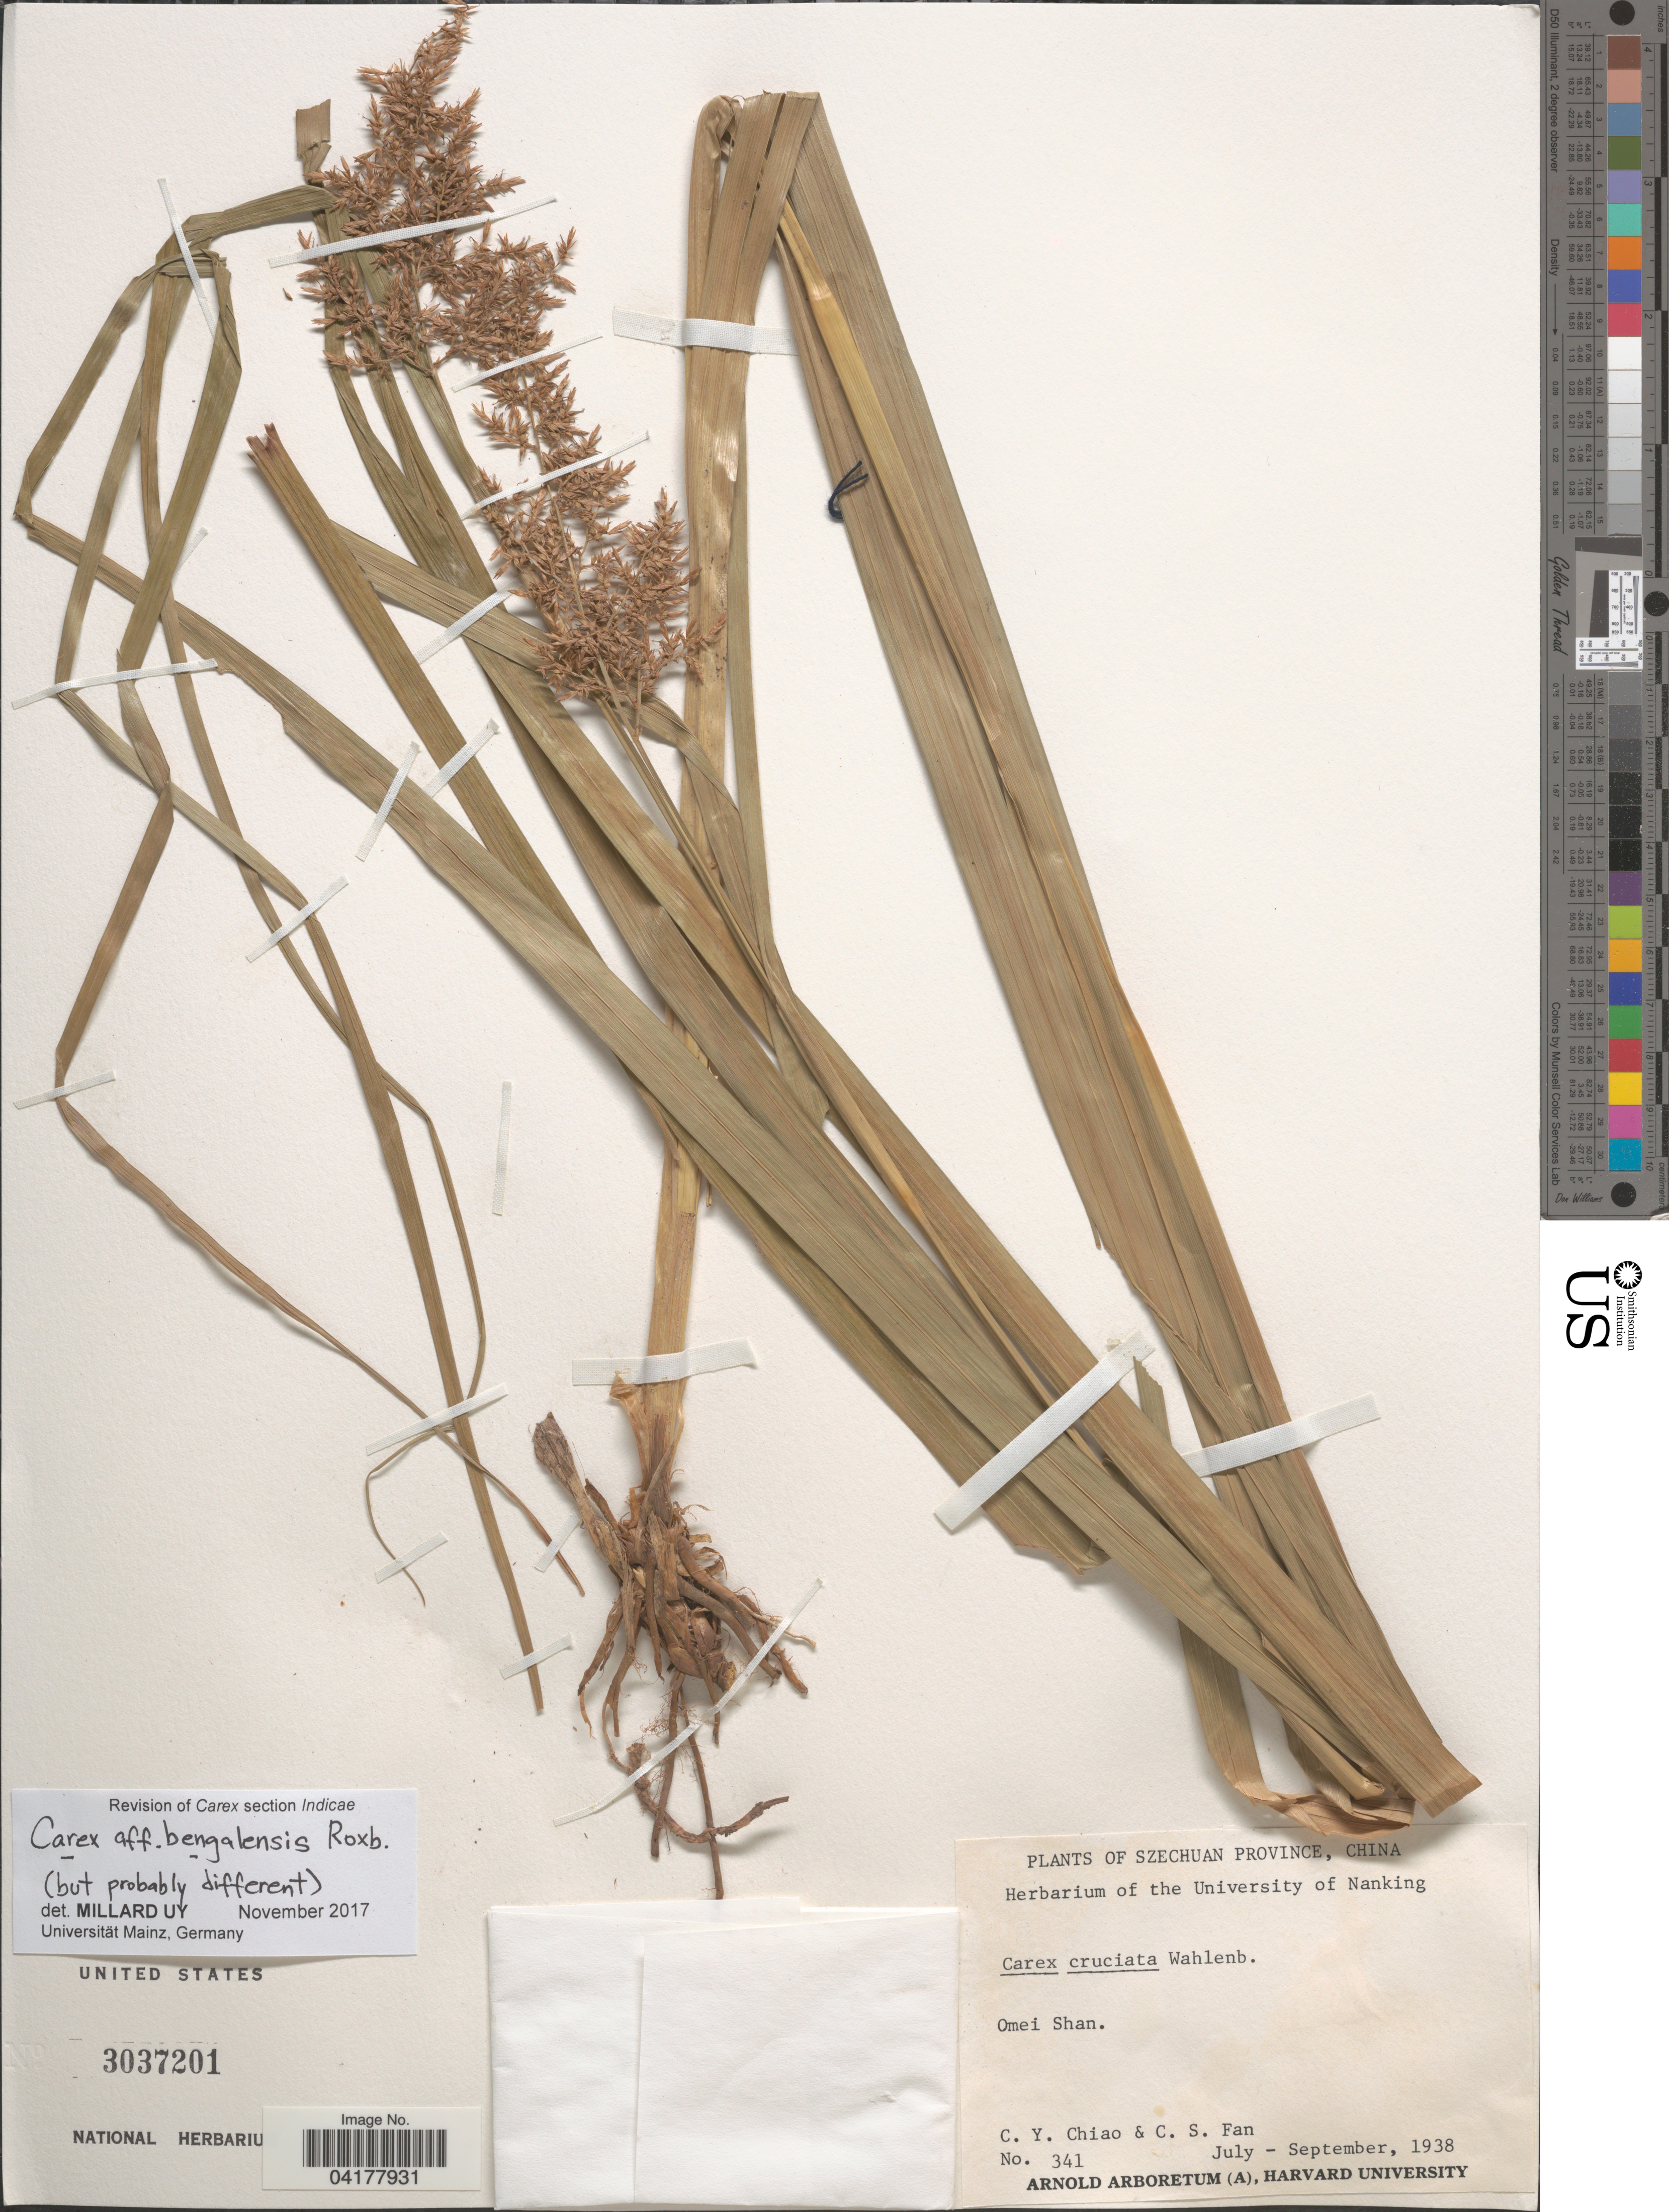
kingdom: Plantae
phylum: Tracheophyta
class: Liliopsida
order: Poales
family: Cyperaceae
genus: Carex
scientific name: Carex cruciata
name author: Wahlenb.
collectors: C. Y. Chiao & C. S. Fan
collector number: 341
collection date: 1938-07/1938-09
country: China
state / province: Sichuan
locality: Szechuan Province. Omei Shan.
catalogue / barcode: US 3037201